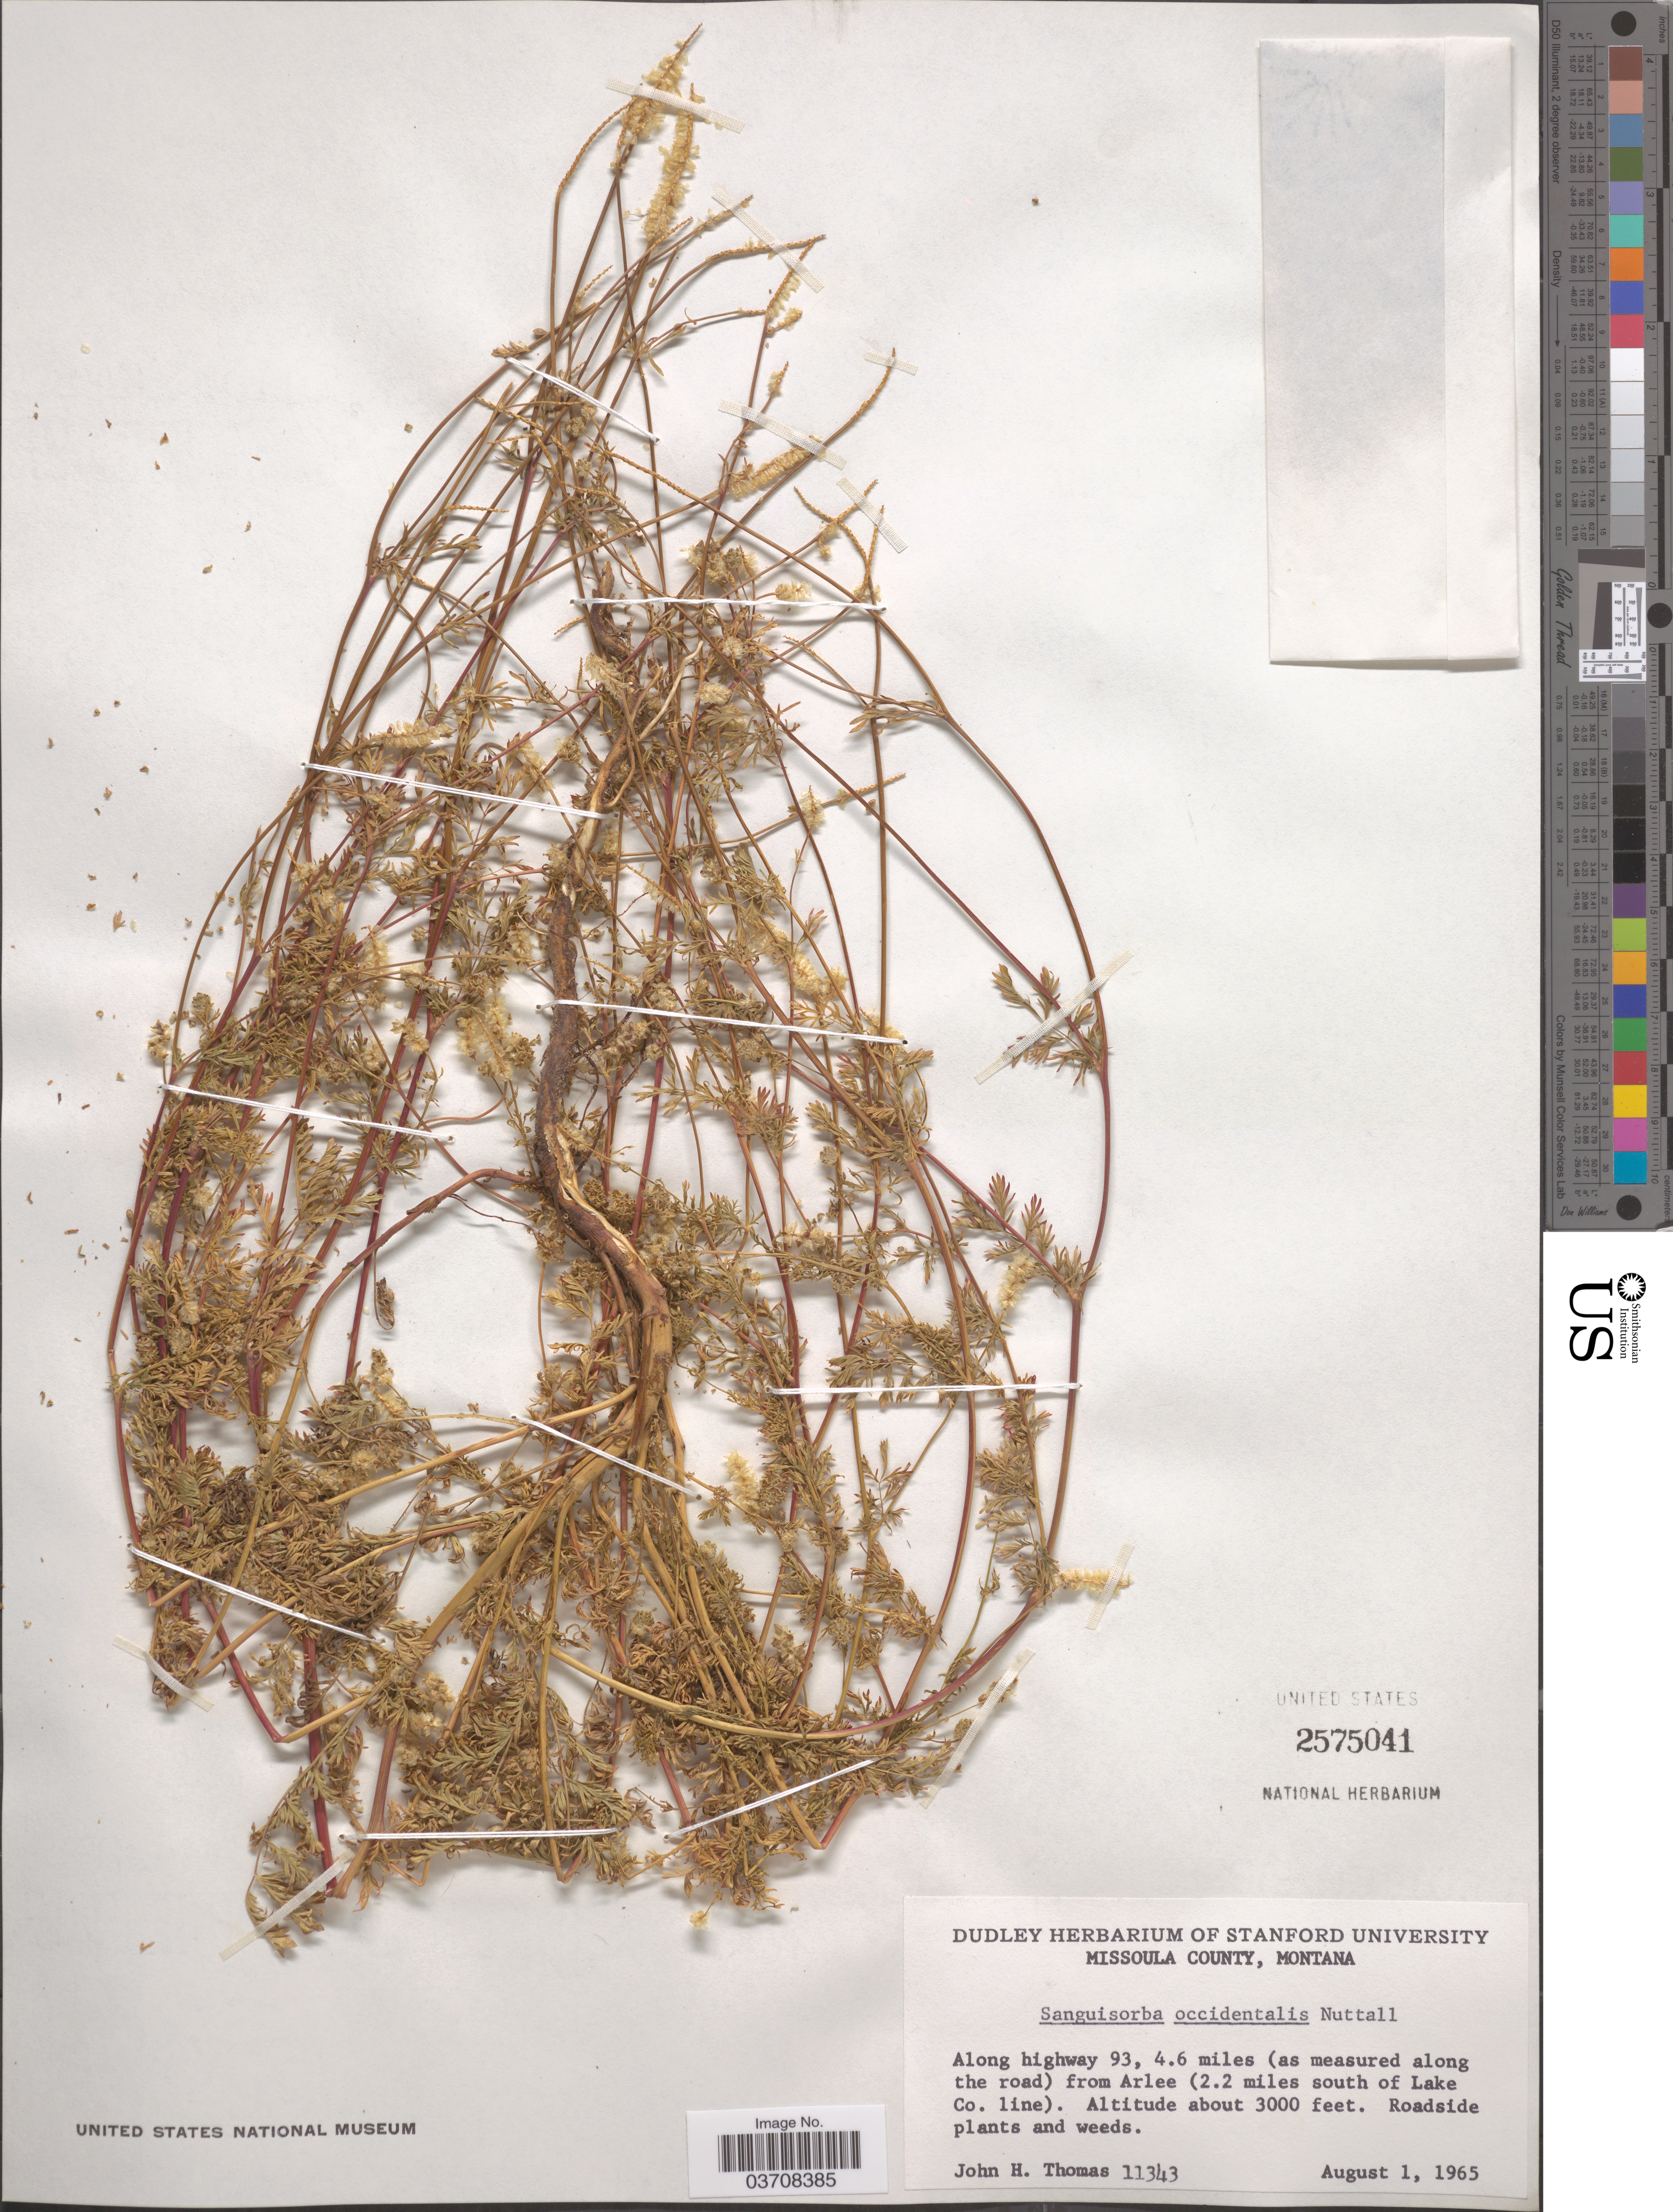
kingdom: Plantae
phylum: Tracheophyta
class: Magnoliopsida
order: Rosales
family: Rosaceae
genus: Sanguisorba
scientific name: Sanguisorba occidentalis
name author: Nutt.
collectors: J. H. Thomas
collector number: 11343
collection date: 1965-08-01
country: United States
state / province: Montana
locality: Missoula County. Along highway 93, 4.6 miles (as measured along the road) from Arlee (2.2 miles south of Lake Co. line).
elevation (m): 914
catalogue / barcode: US 2575041